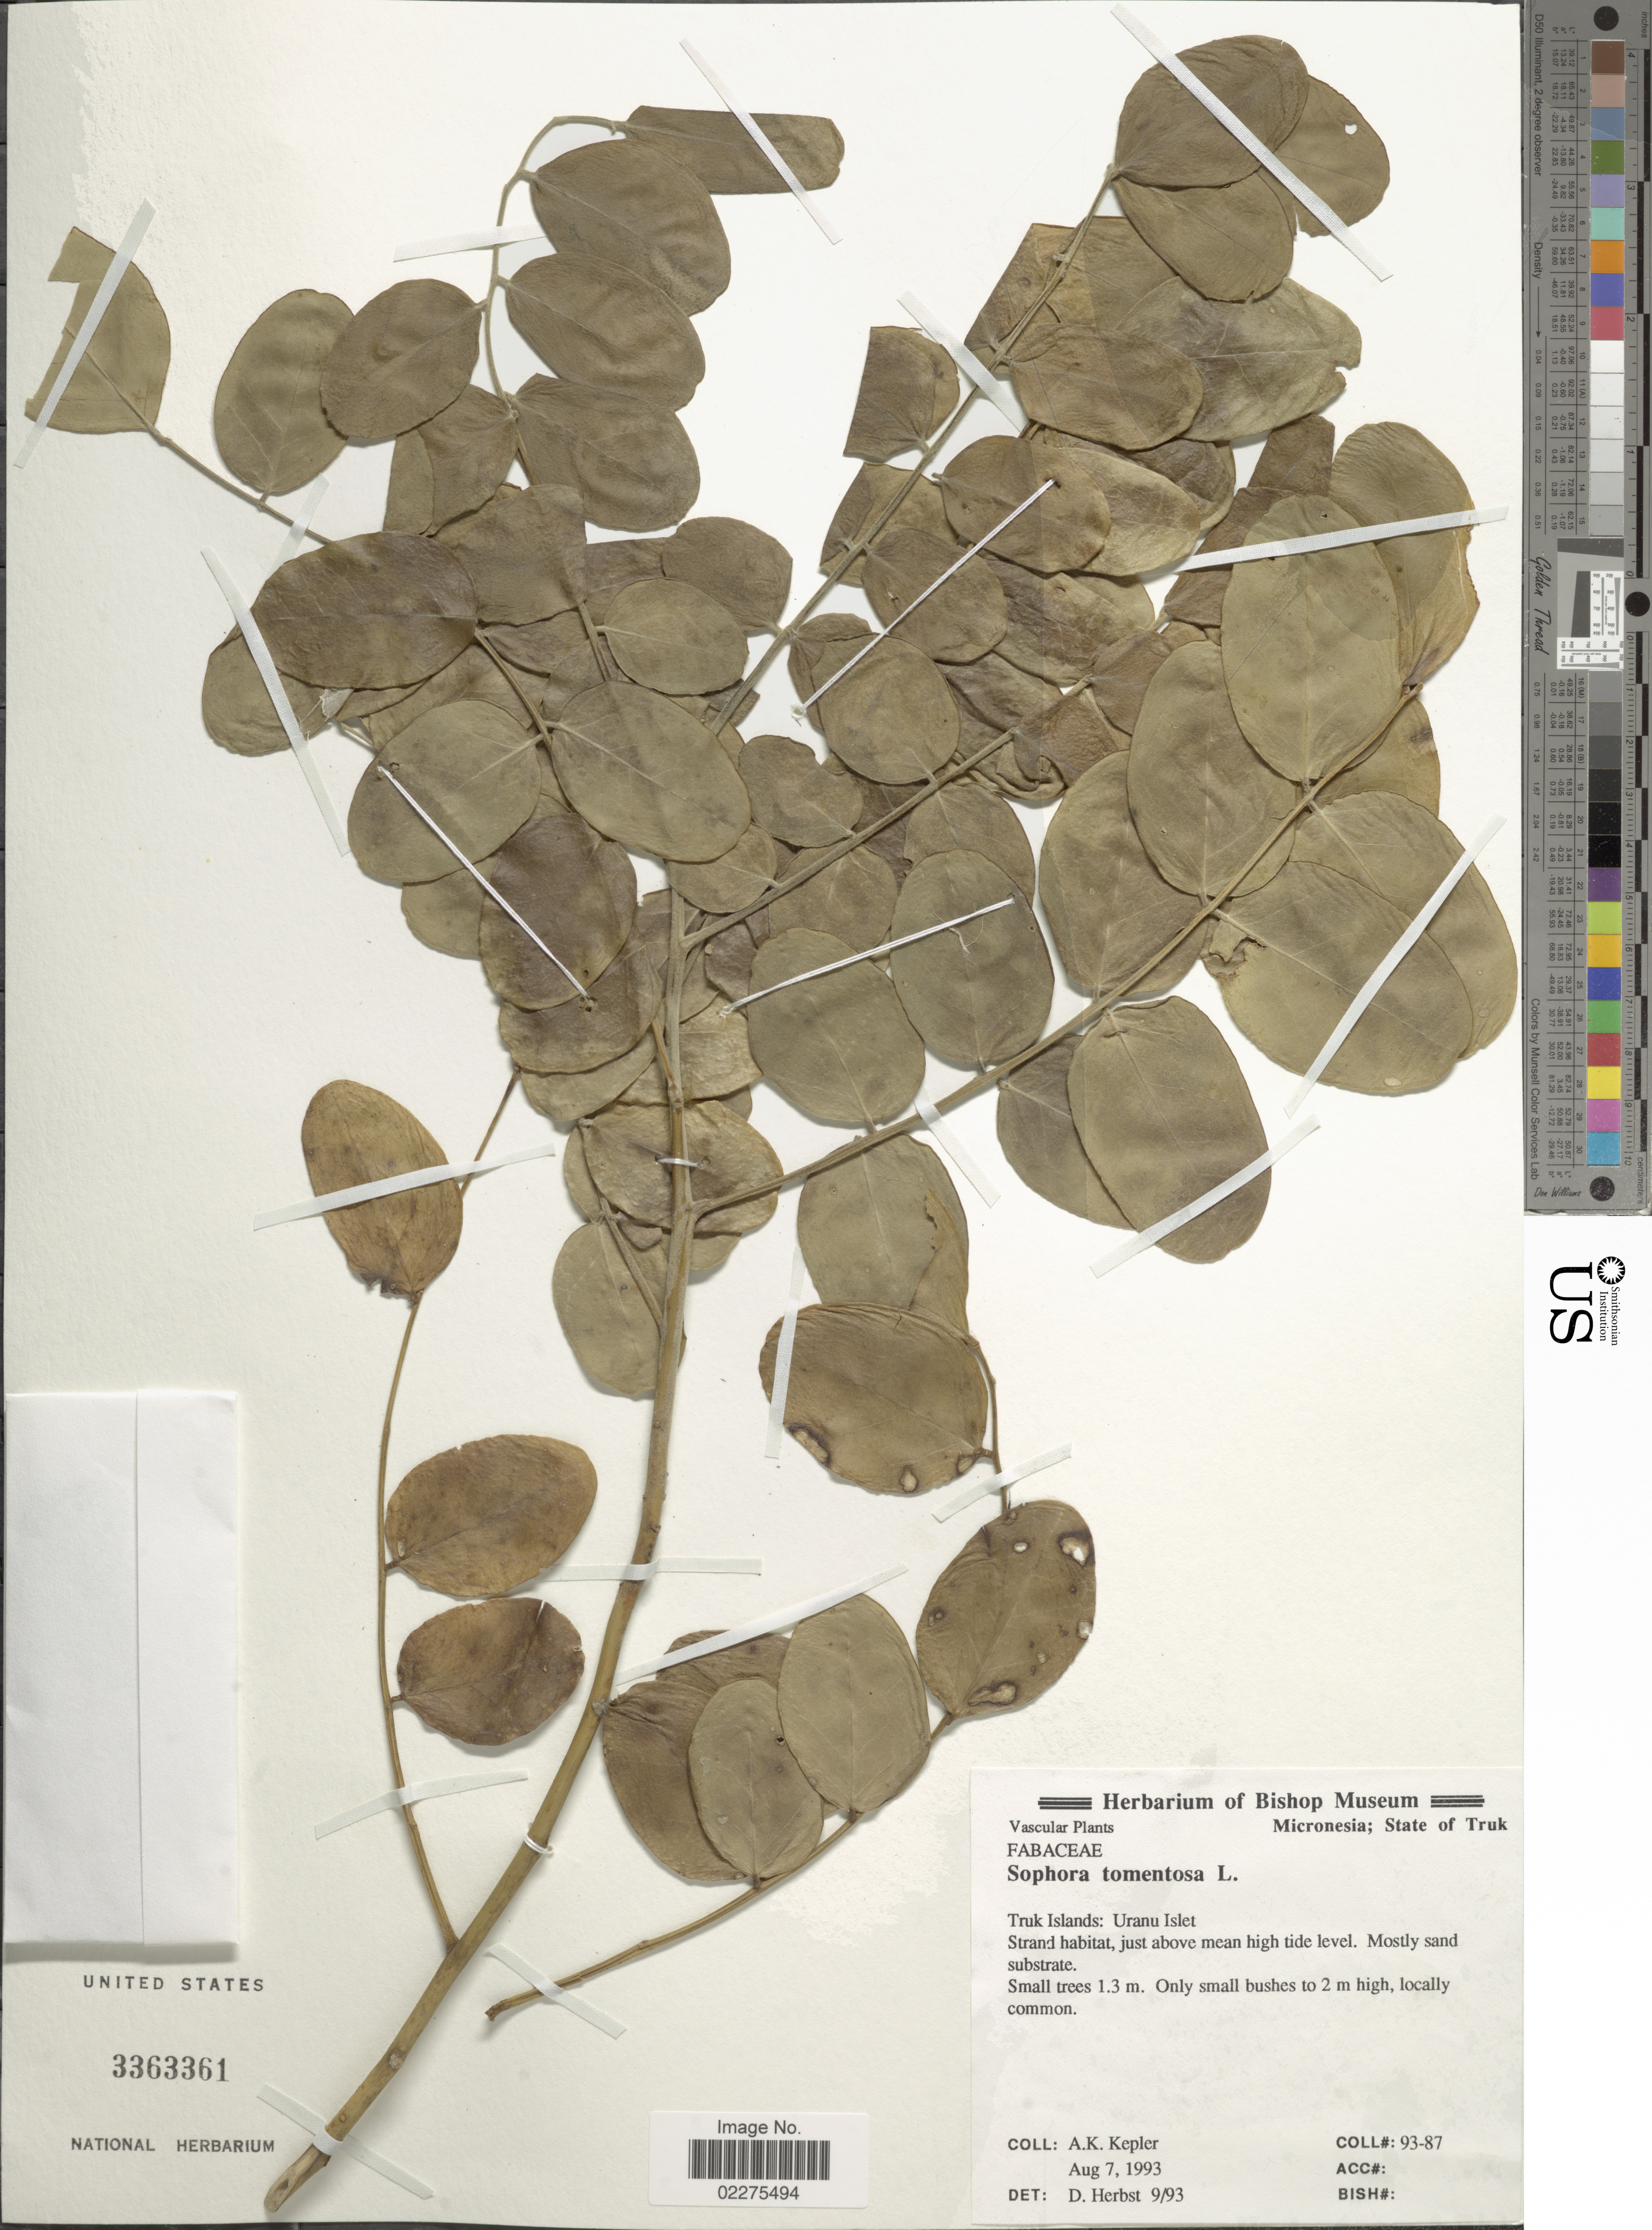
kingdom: Plantae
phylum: Tracheophyta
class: Magnoliopsida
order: Fabales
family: Fabaceae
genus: Sophora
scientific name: Sophora tomentosa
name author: L.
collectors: A. K. Kepler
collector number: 93-87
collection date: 1993-08-07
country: Micronesia, Federated States of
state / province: Truk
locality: Uranu Islet.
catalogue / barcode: US 3363361